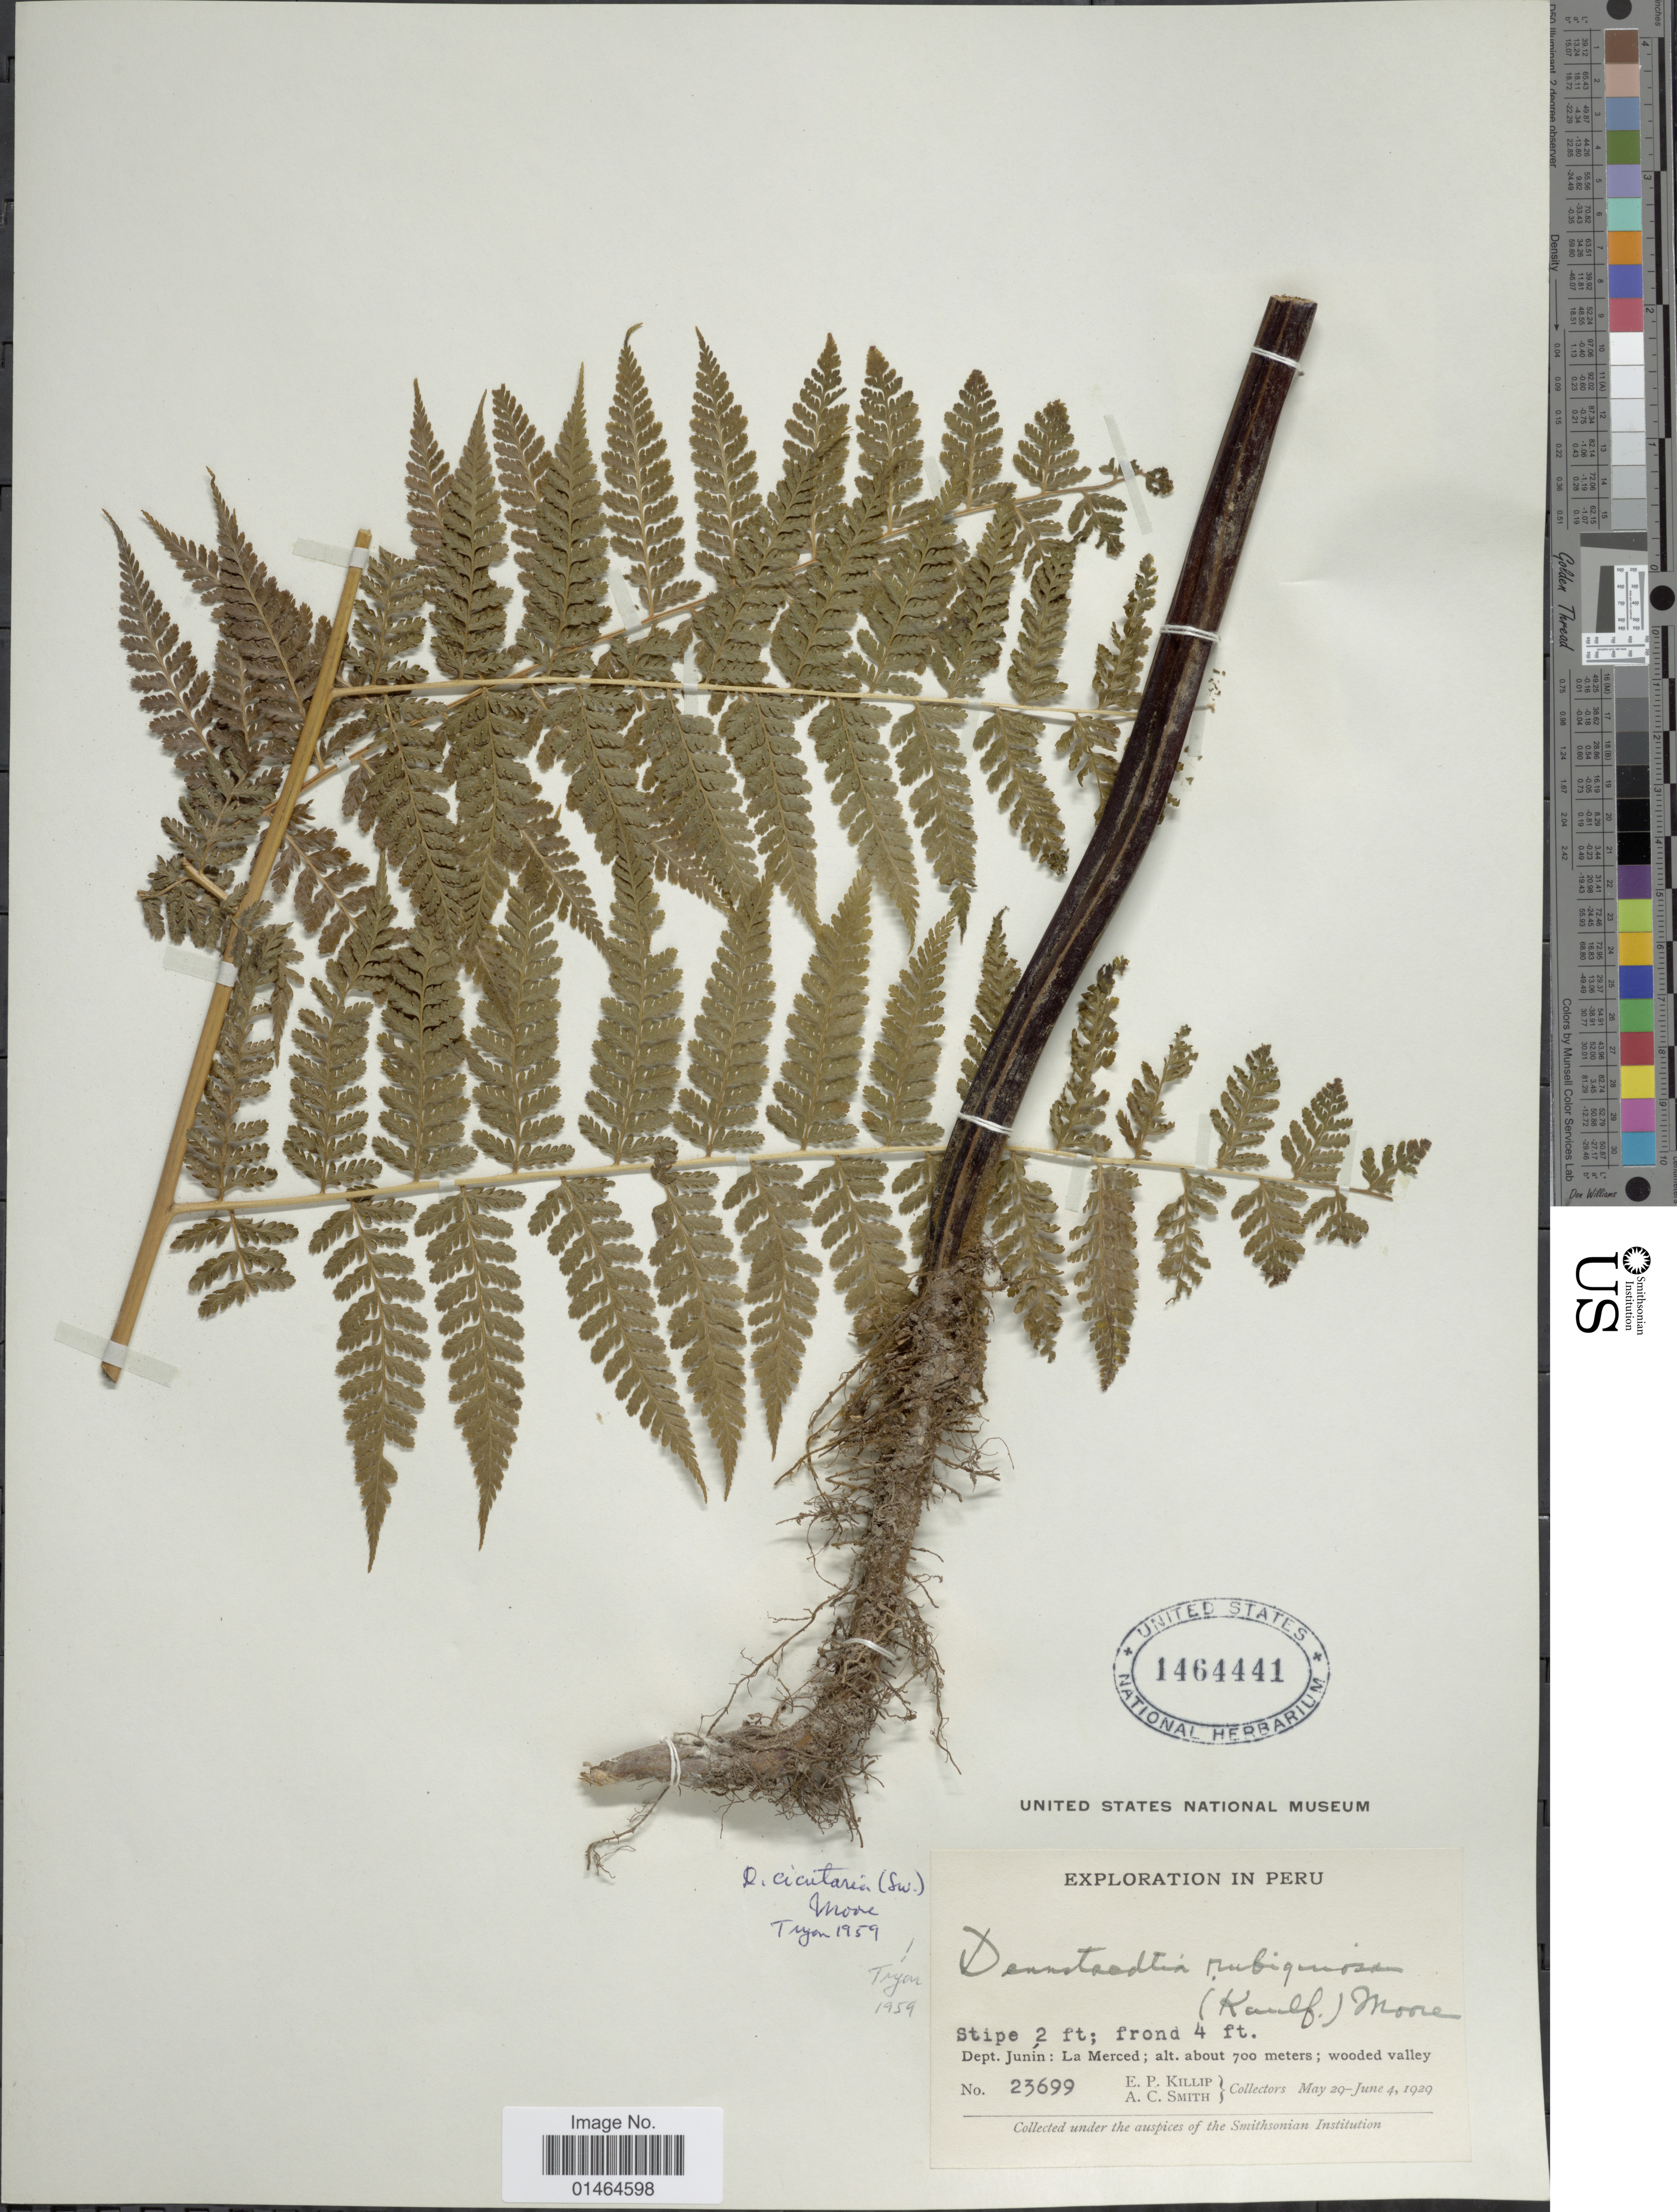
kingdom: Plantae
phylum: Tracheophyta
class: Polypodiopsida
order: Polypodiales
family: Dennstaedtiaceae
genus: Dennstaedtia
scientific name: Dennstaedtia cicutaria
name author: (Sw.) T. Moore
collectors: E. P. Killip & A. C. Smith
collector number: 23699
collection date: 1929-05-29/1929-06-04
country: Peru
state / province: Junín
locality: La Merced; wooded valley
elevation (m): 700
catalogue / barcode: US 1464441